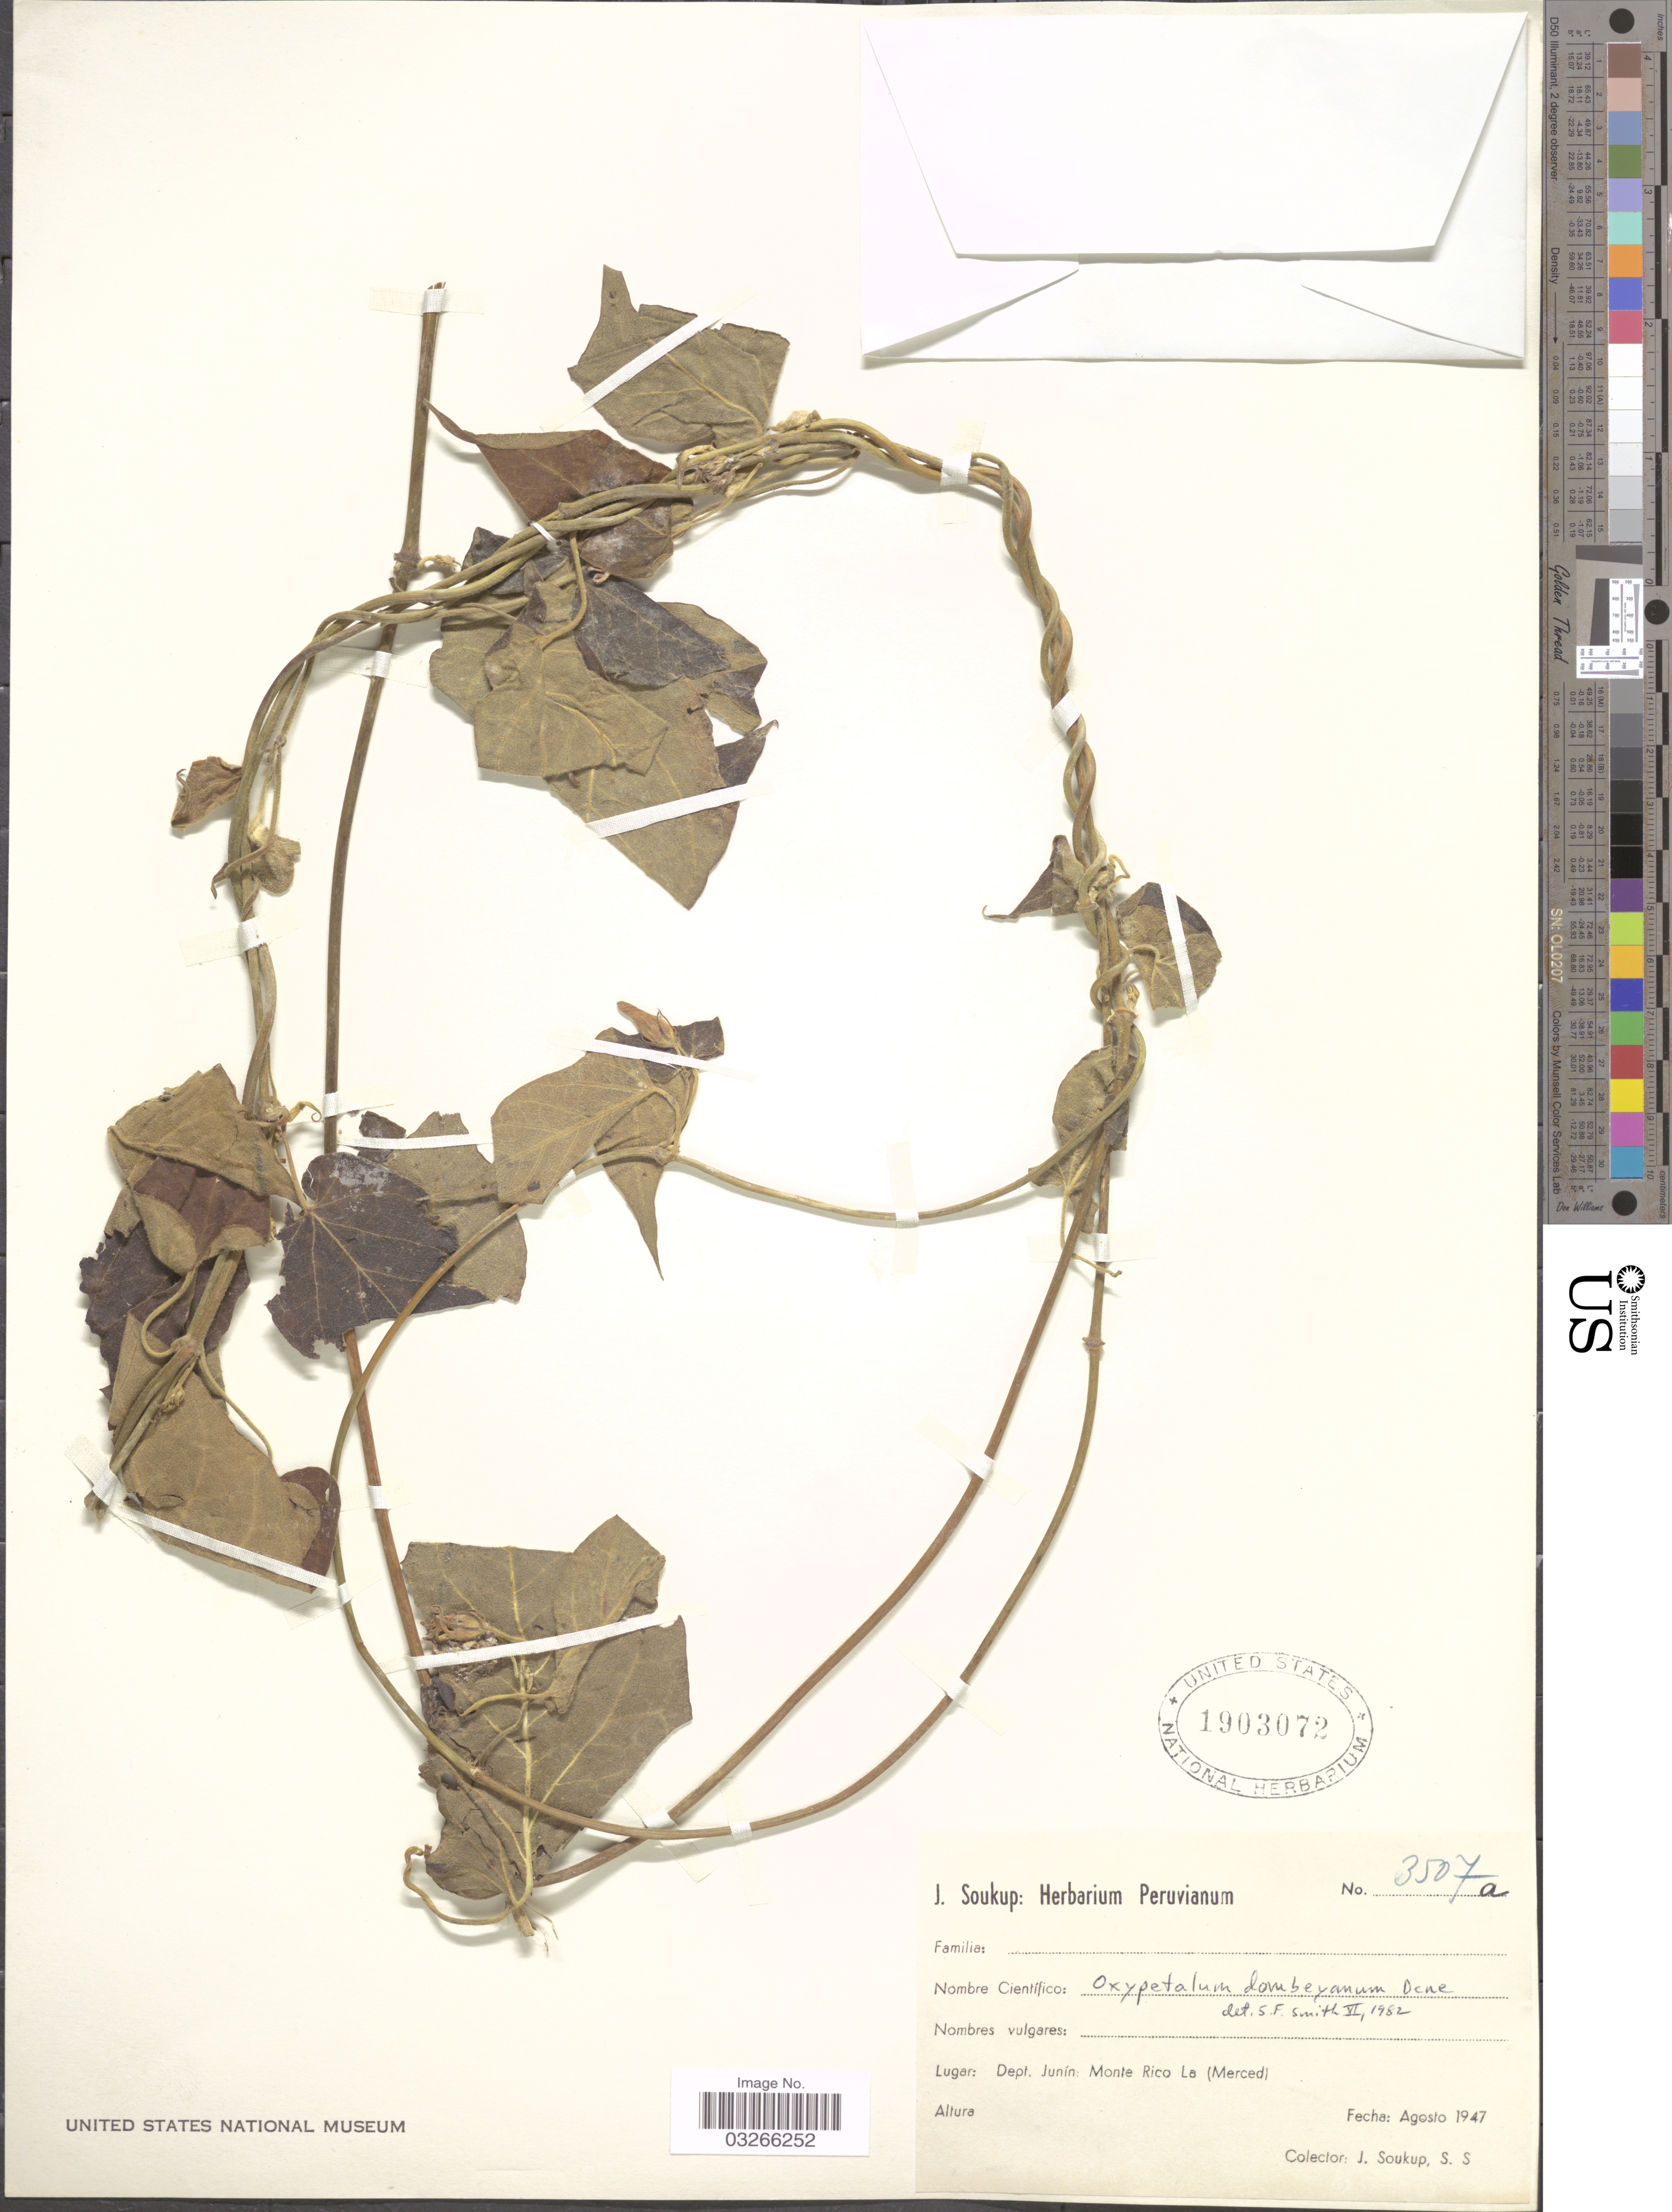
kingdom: Plantae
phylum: Tracheophyta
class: Magnoliopsida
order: Gentianales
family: Apocynaceae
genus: Oxypetalum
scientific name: Oxypetalum dombeyanum Decne.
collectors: J. Soukup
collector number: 3507a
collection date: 1947-08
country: Peru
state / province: Junín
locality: Dept. Junín: Monte Rico La (Merced).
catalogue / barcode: US 1903072